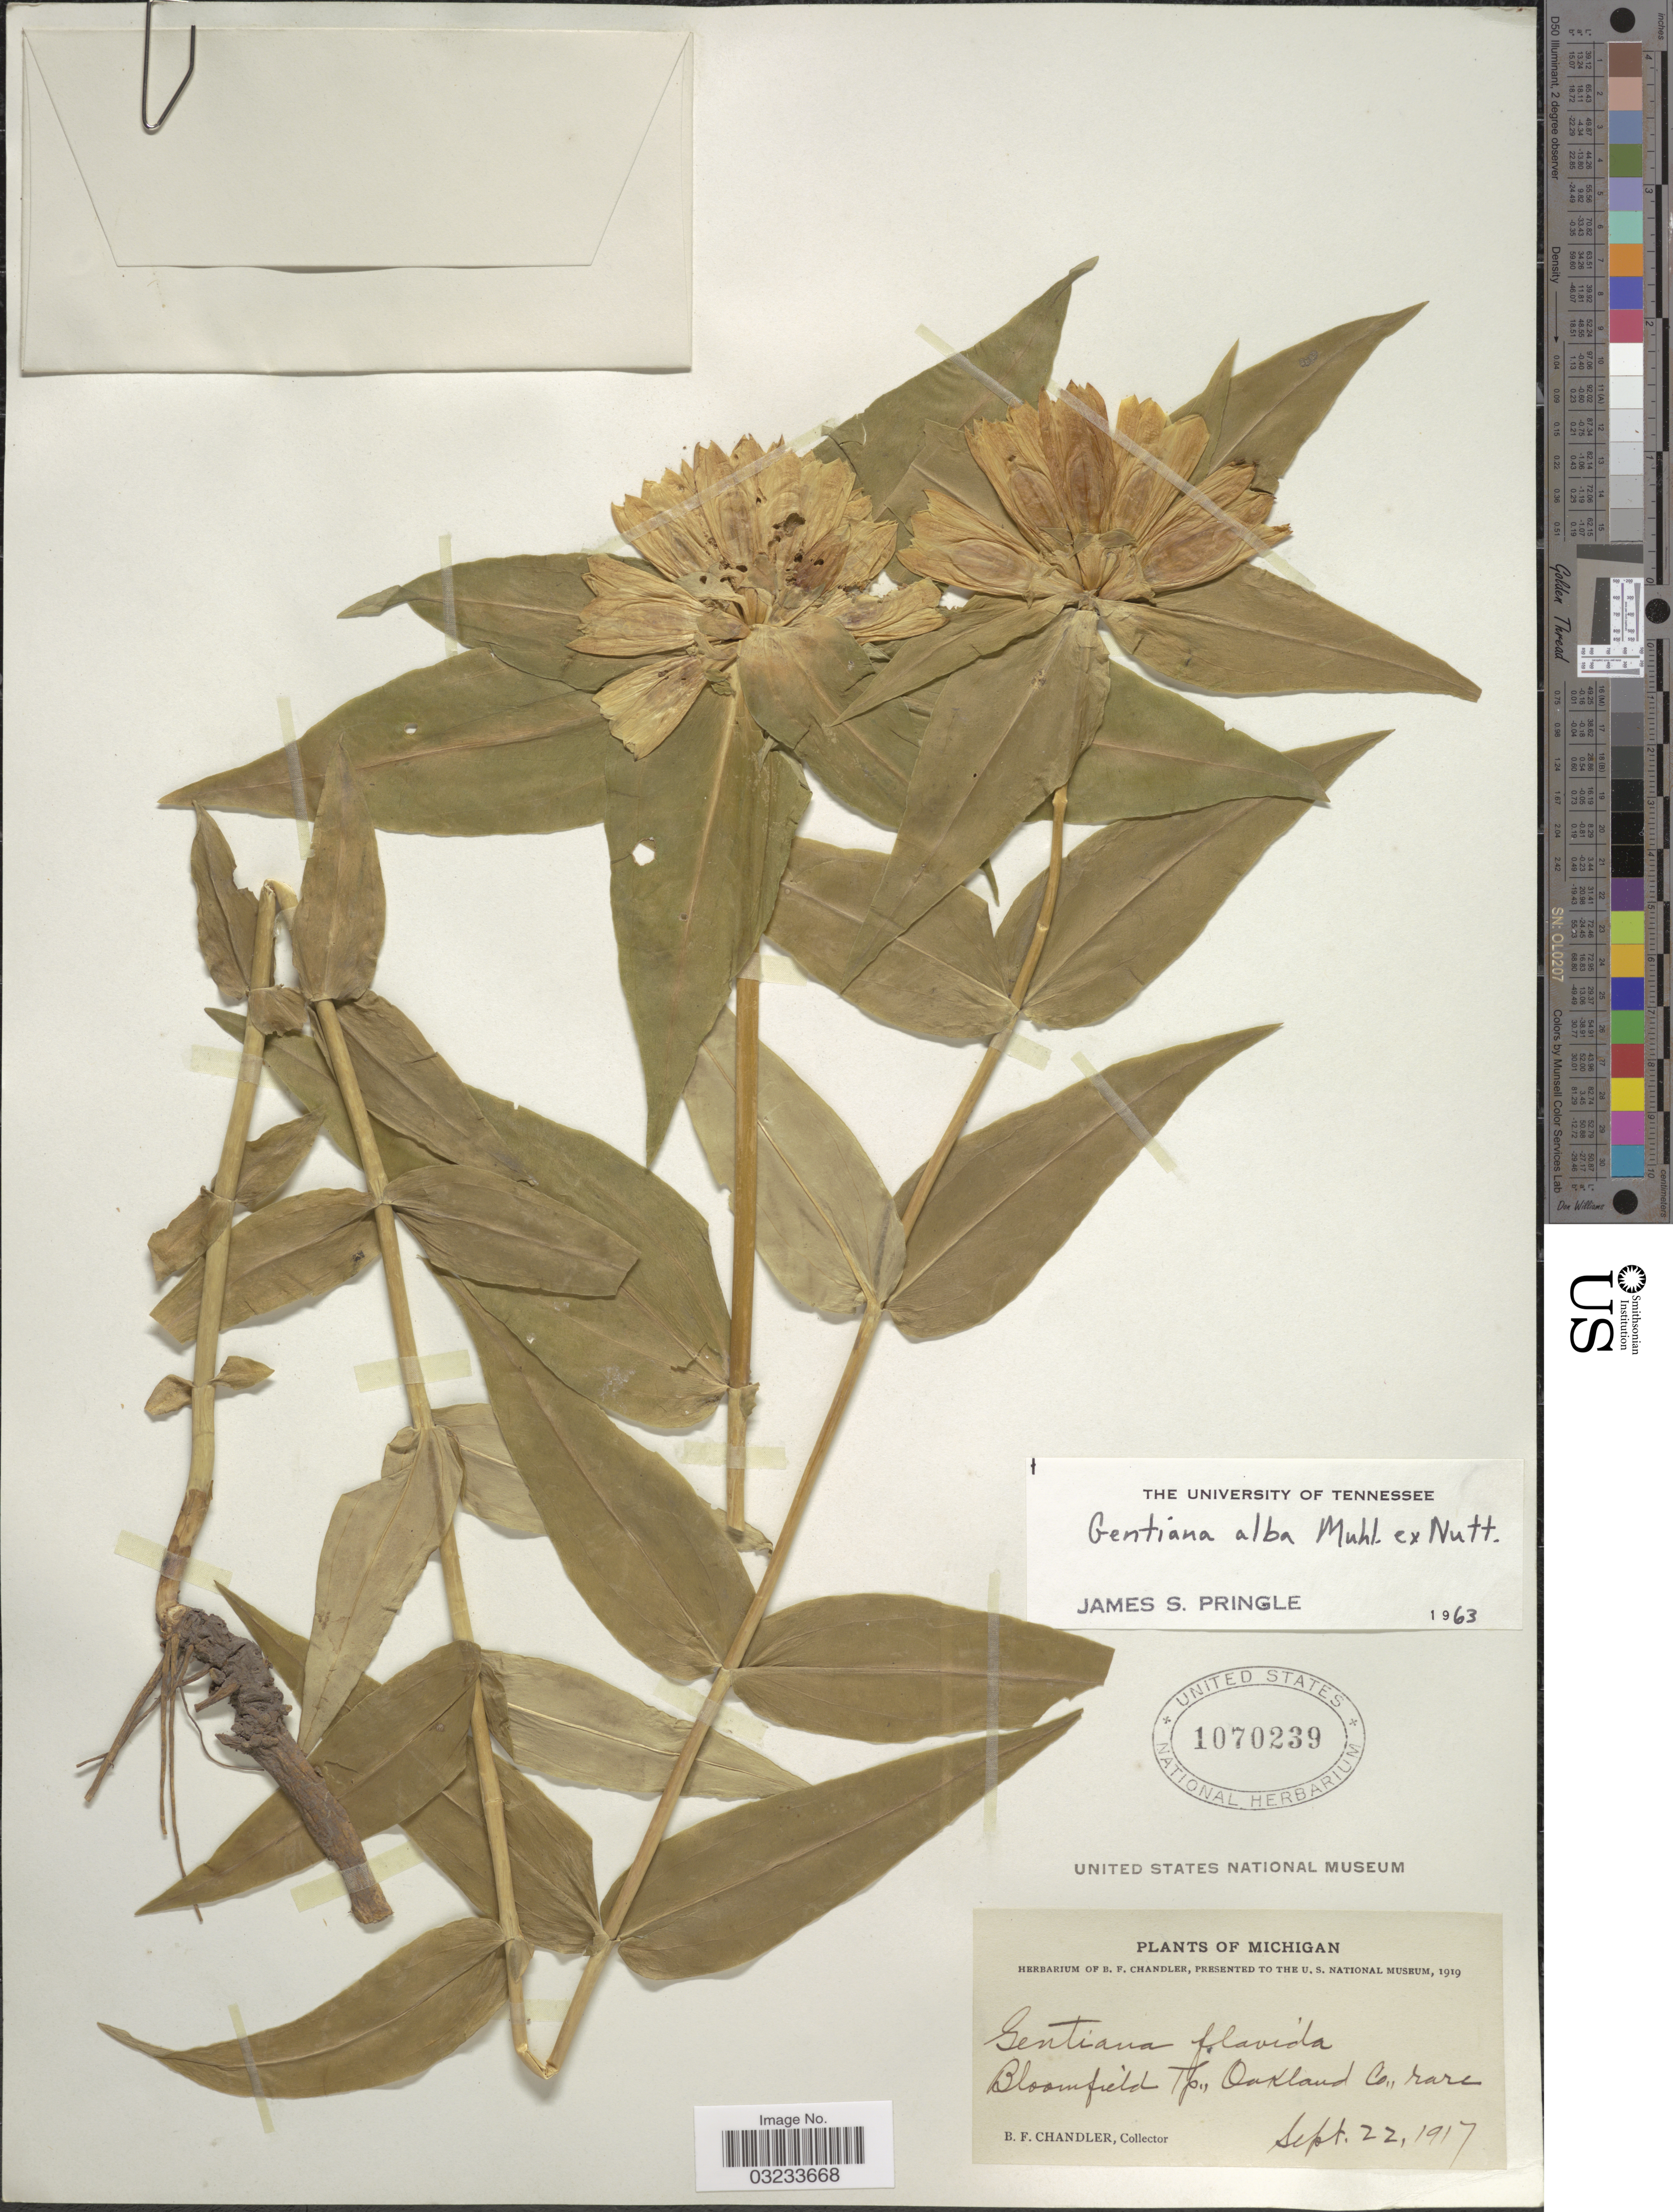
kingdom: Plantae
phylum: Tracheophyta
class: Magnoliopsida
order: Gentianales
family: Gentianaceae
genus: Gentiana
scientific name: Gentiana alba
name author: Muhl. ex J. McNab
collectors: B. F. Chandler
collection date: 1917-09-22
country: United States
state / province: Michigan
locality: Bloomfield Tp., Oakland Co.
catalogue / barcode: US 1070239